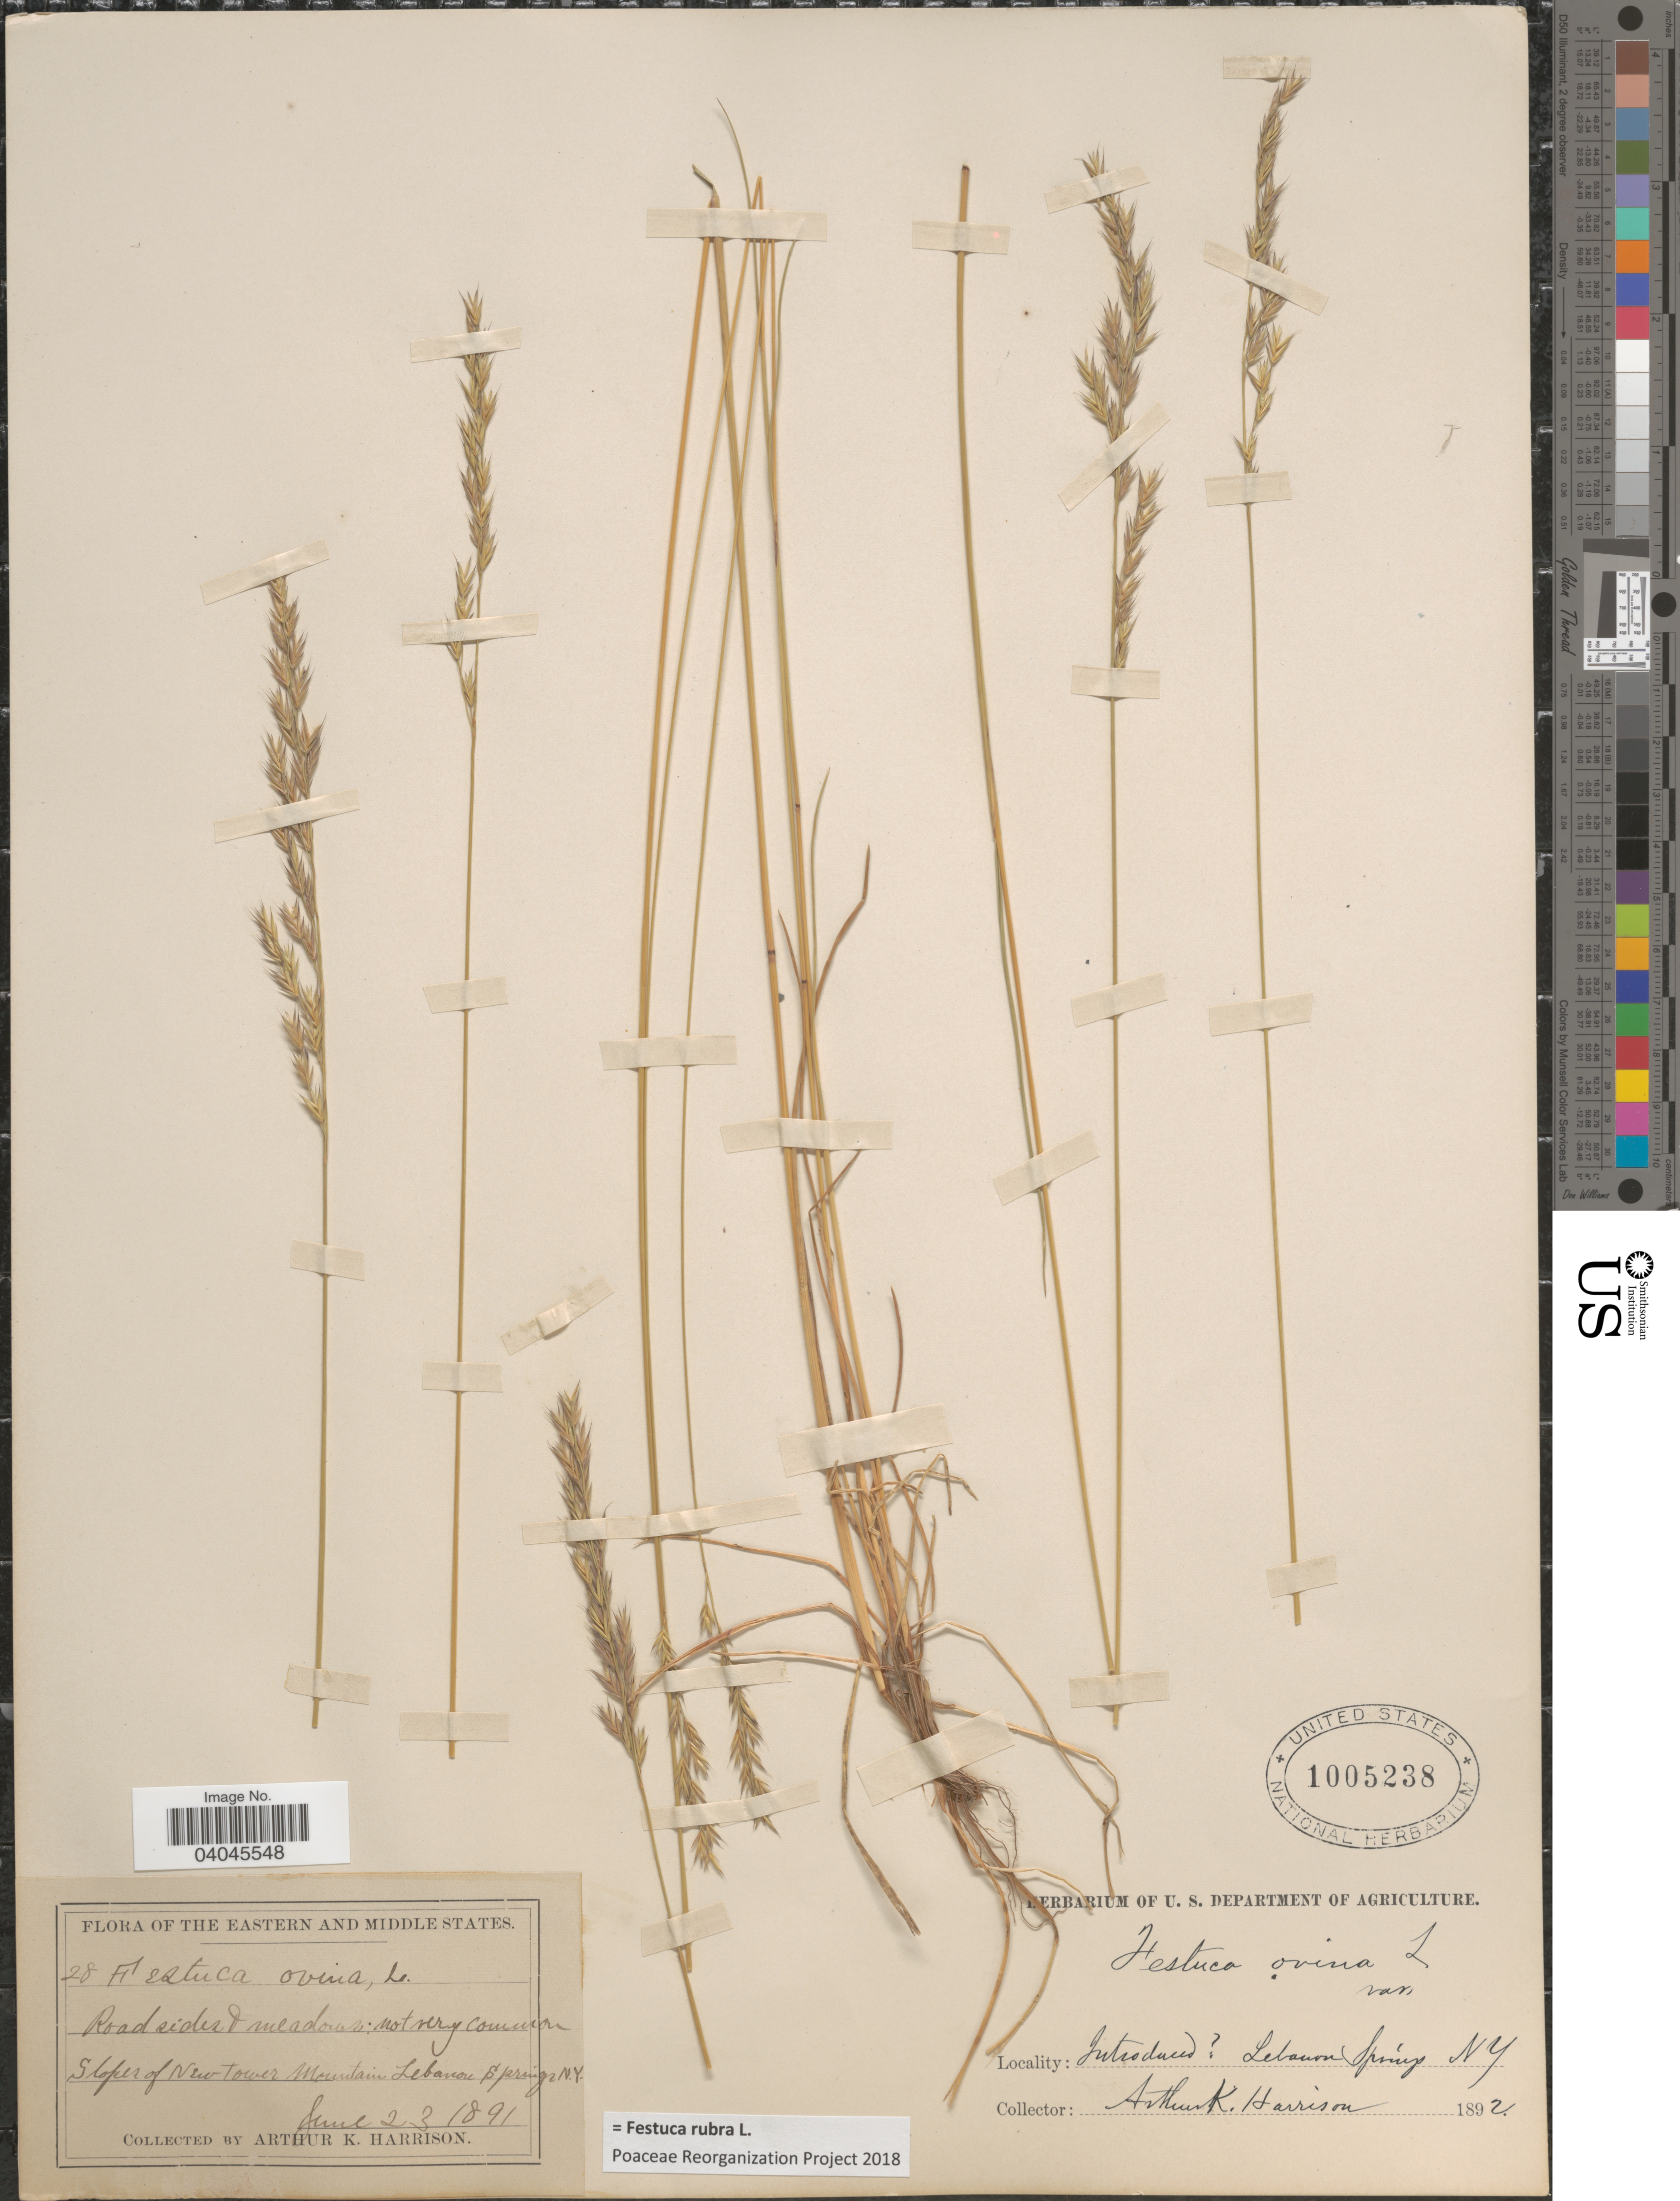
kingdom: Plantae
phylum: Tracheophyta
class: Liliopsida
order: Poales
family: Poaceae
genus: Festuca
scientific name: Festuca rubra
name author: L.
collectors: A. K. Harrison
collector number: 28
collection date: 1891-06-23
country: United States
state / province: New York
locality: The Eastern and Middle States. Slopes of New Tower Mountain Lebanon Springs.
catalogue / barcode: US 1005238